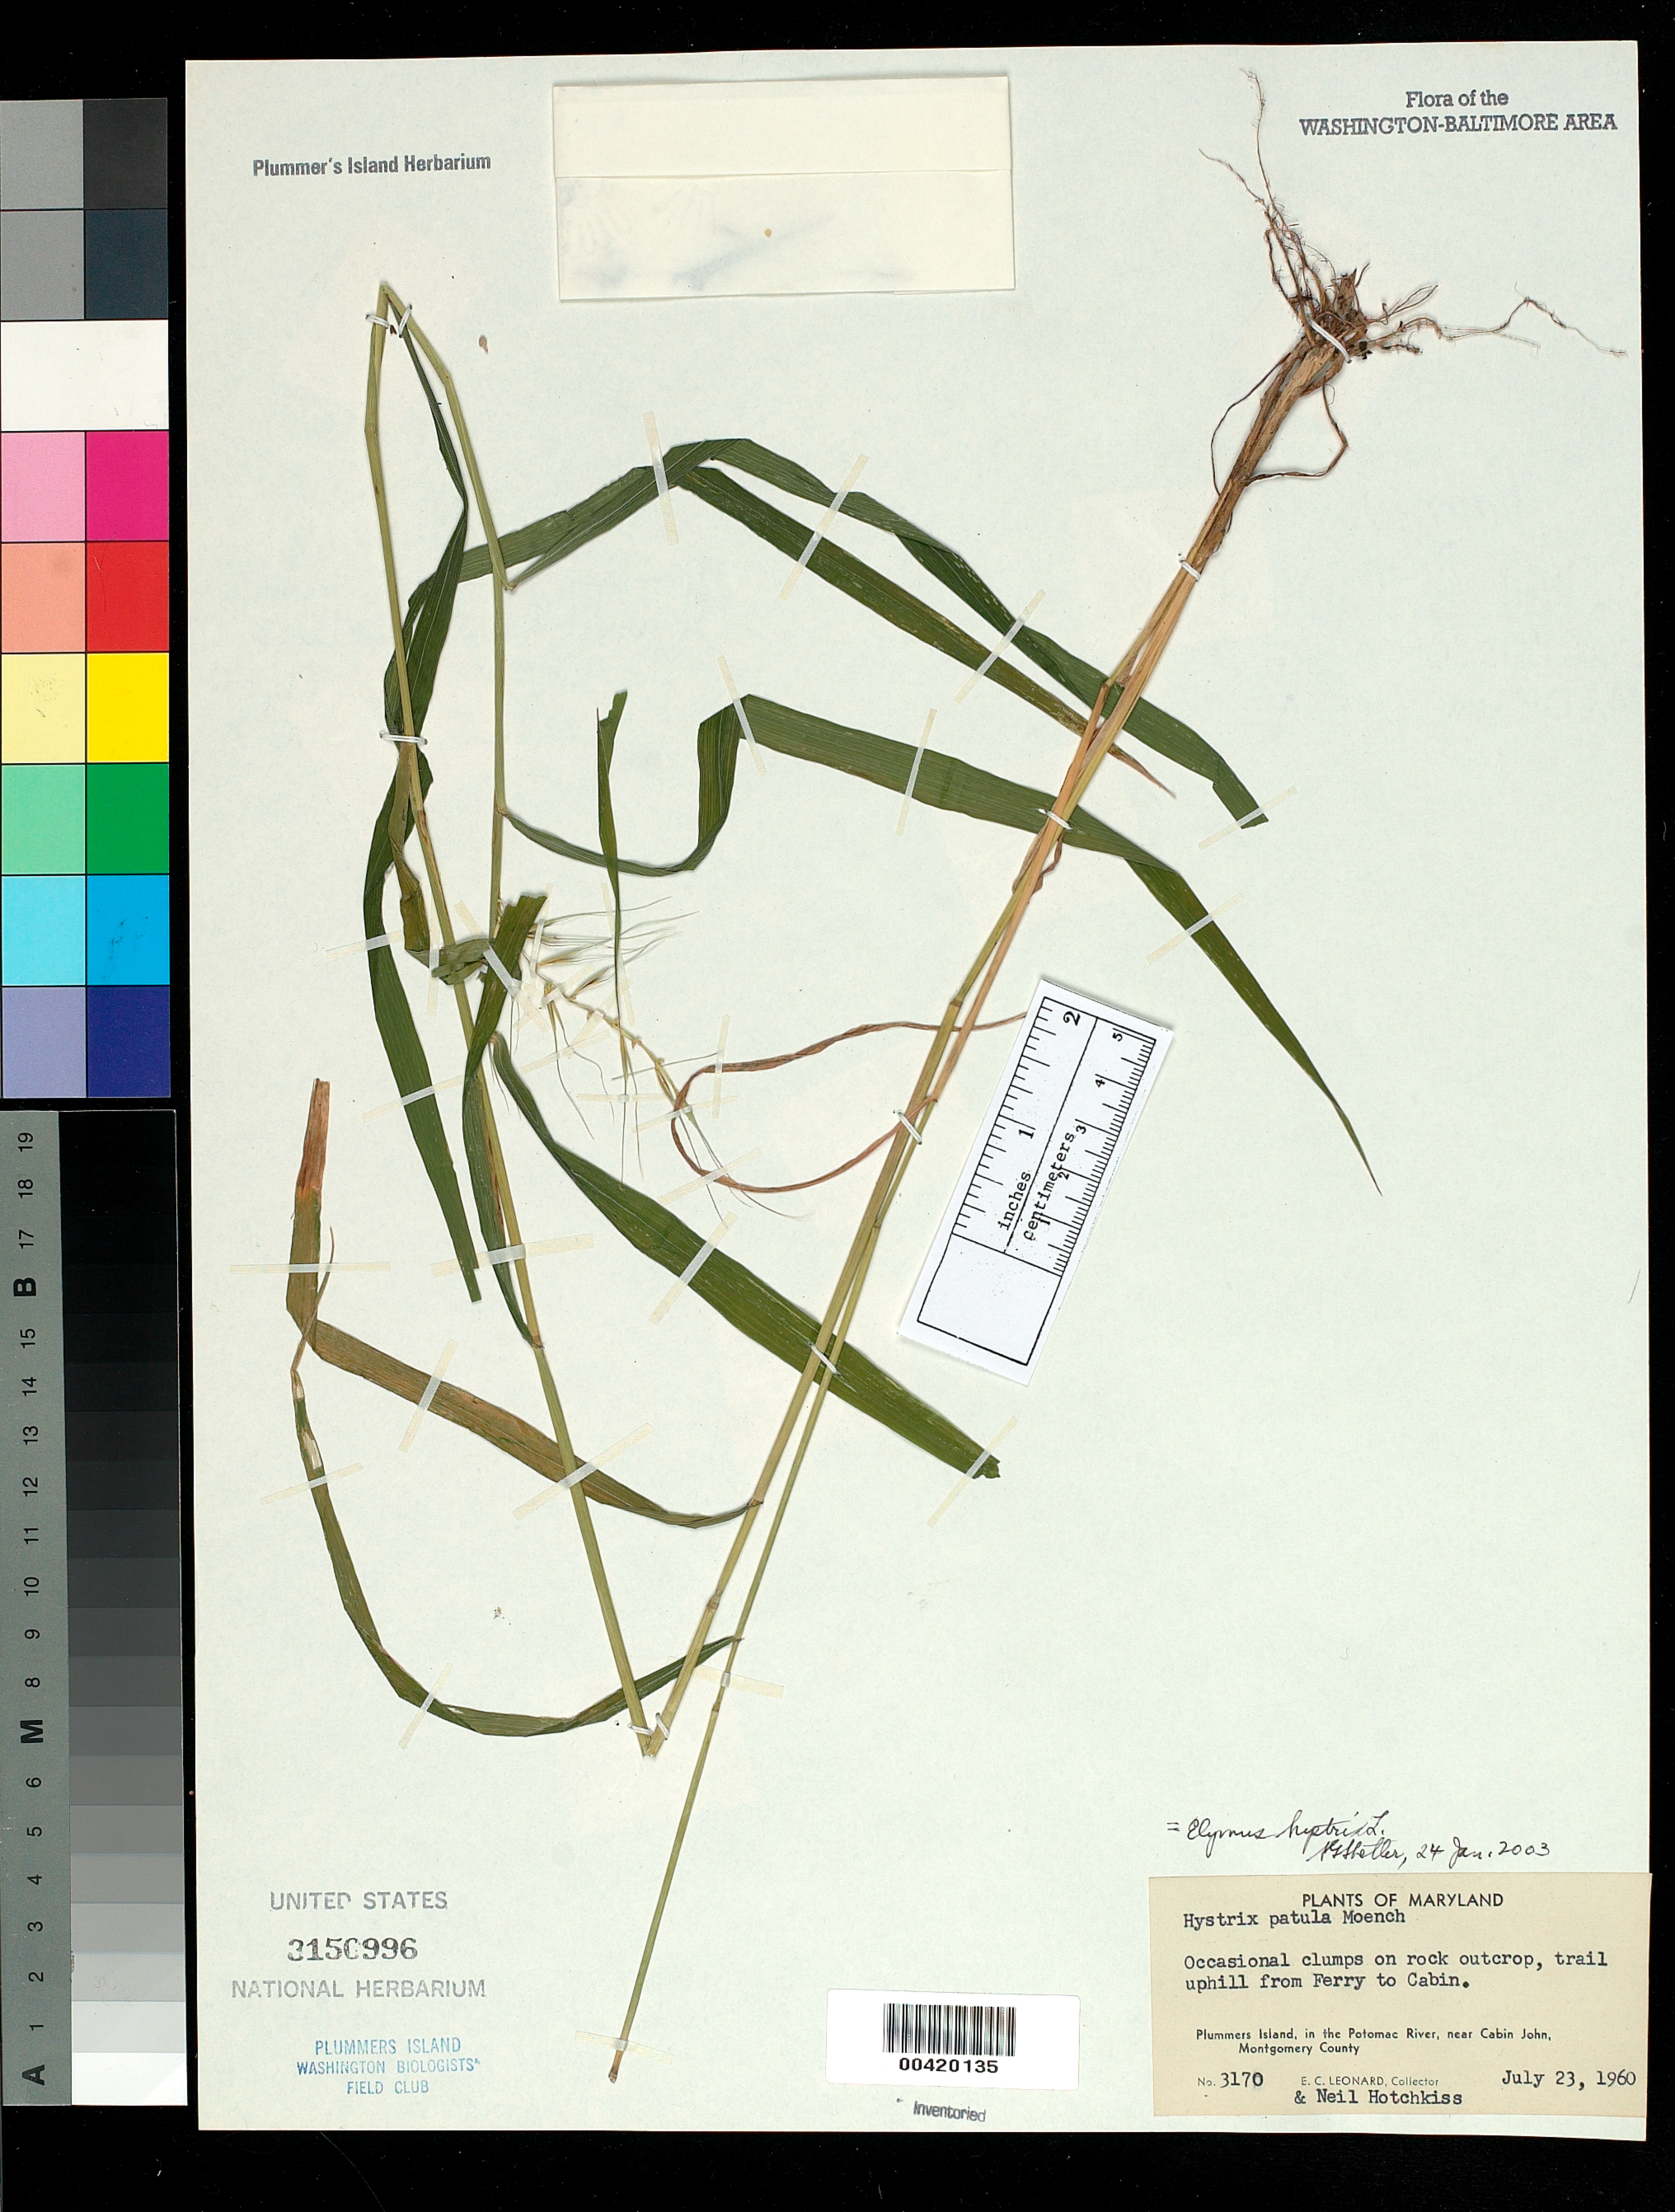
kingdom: Plantae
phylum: Tracheophyta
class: Liliopsida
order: Poales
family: Poaceae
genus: Elymus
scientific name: Elymus hystrix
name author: L.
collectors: E. C. Leonard & N. Hotchkiss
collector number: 3170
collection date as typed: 23 Jul 1960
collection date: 1960-07-23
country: United States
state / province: Maryland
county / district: Montgomery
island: Plummers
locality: Plummer's Island; trail uphill from Ferry to Cabin C. & O. Canal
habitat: Rock outcrop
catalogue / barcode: US 3150996